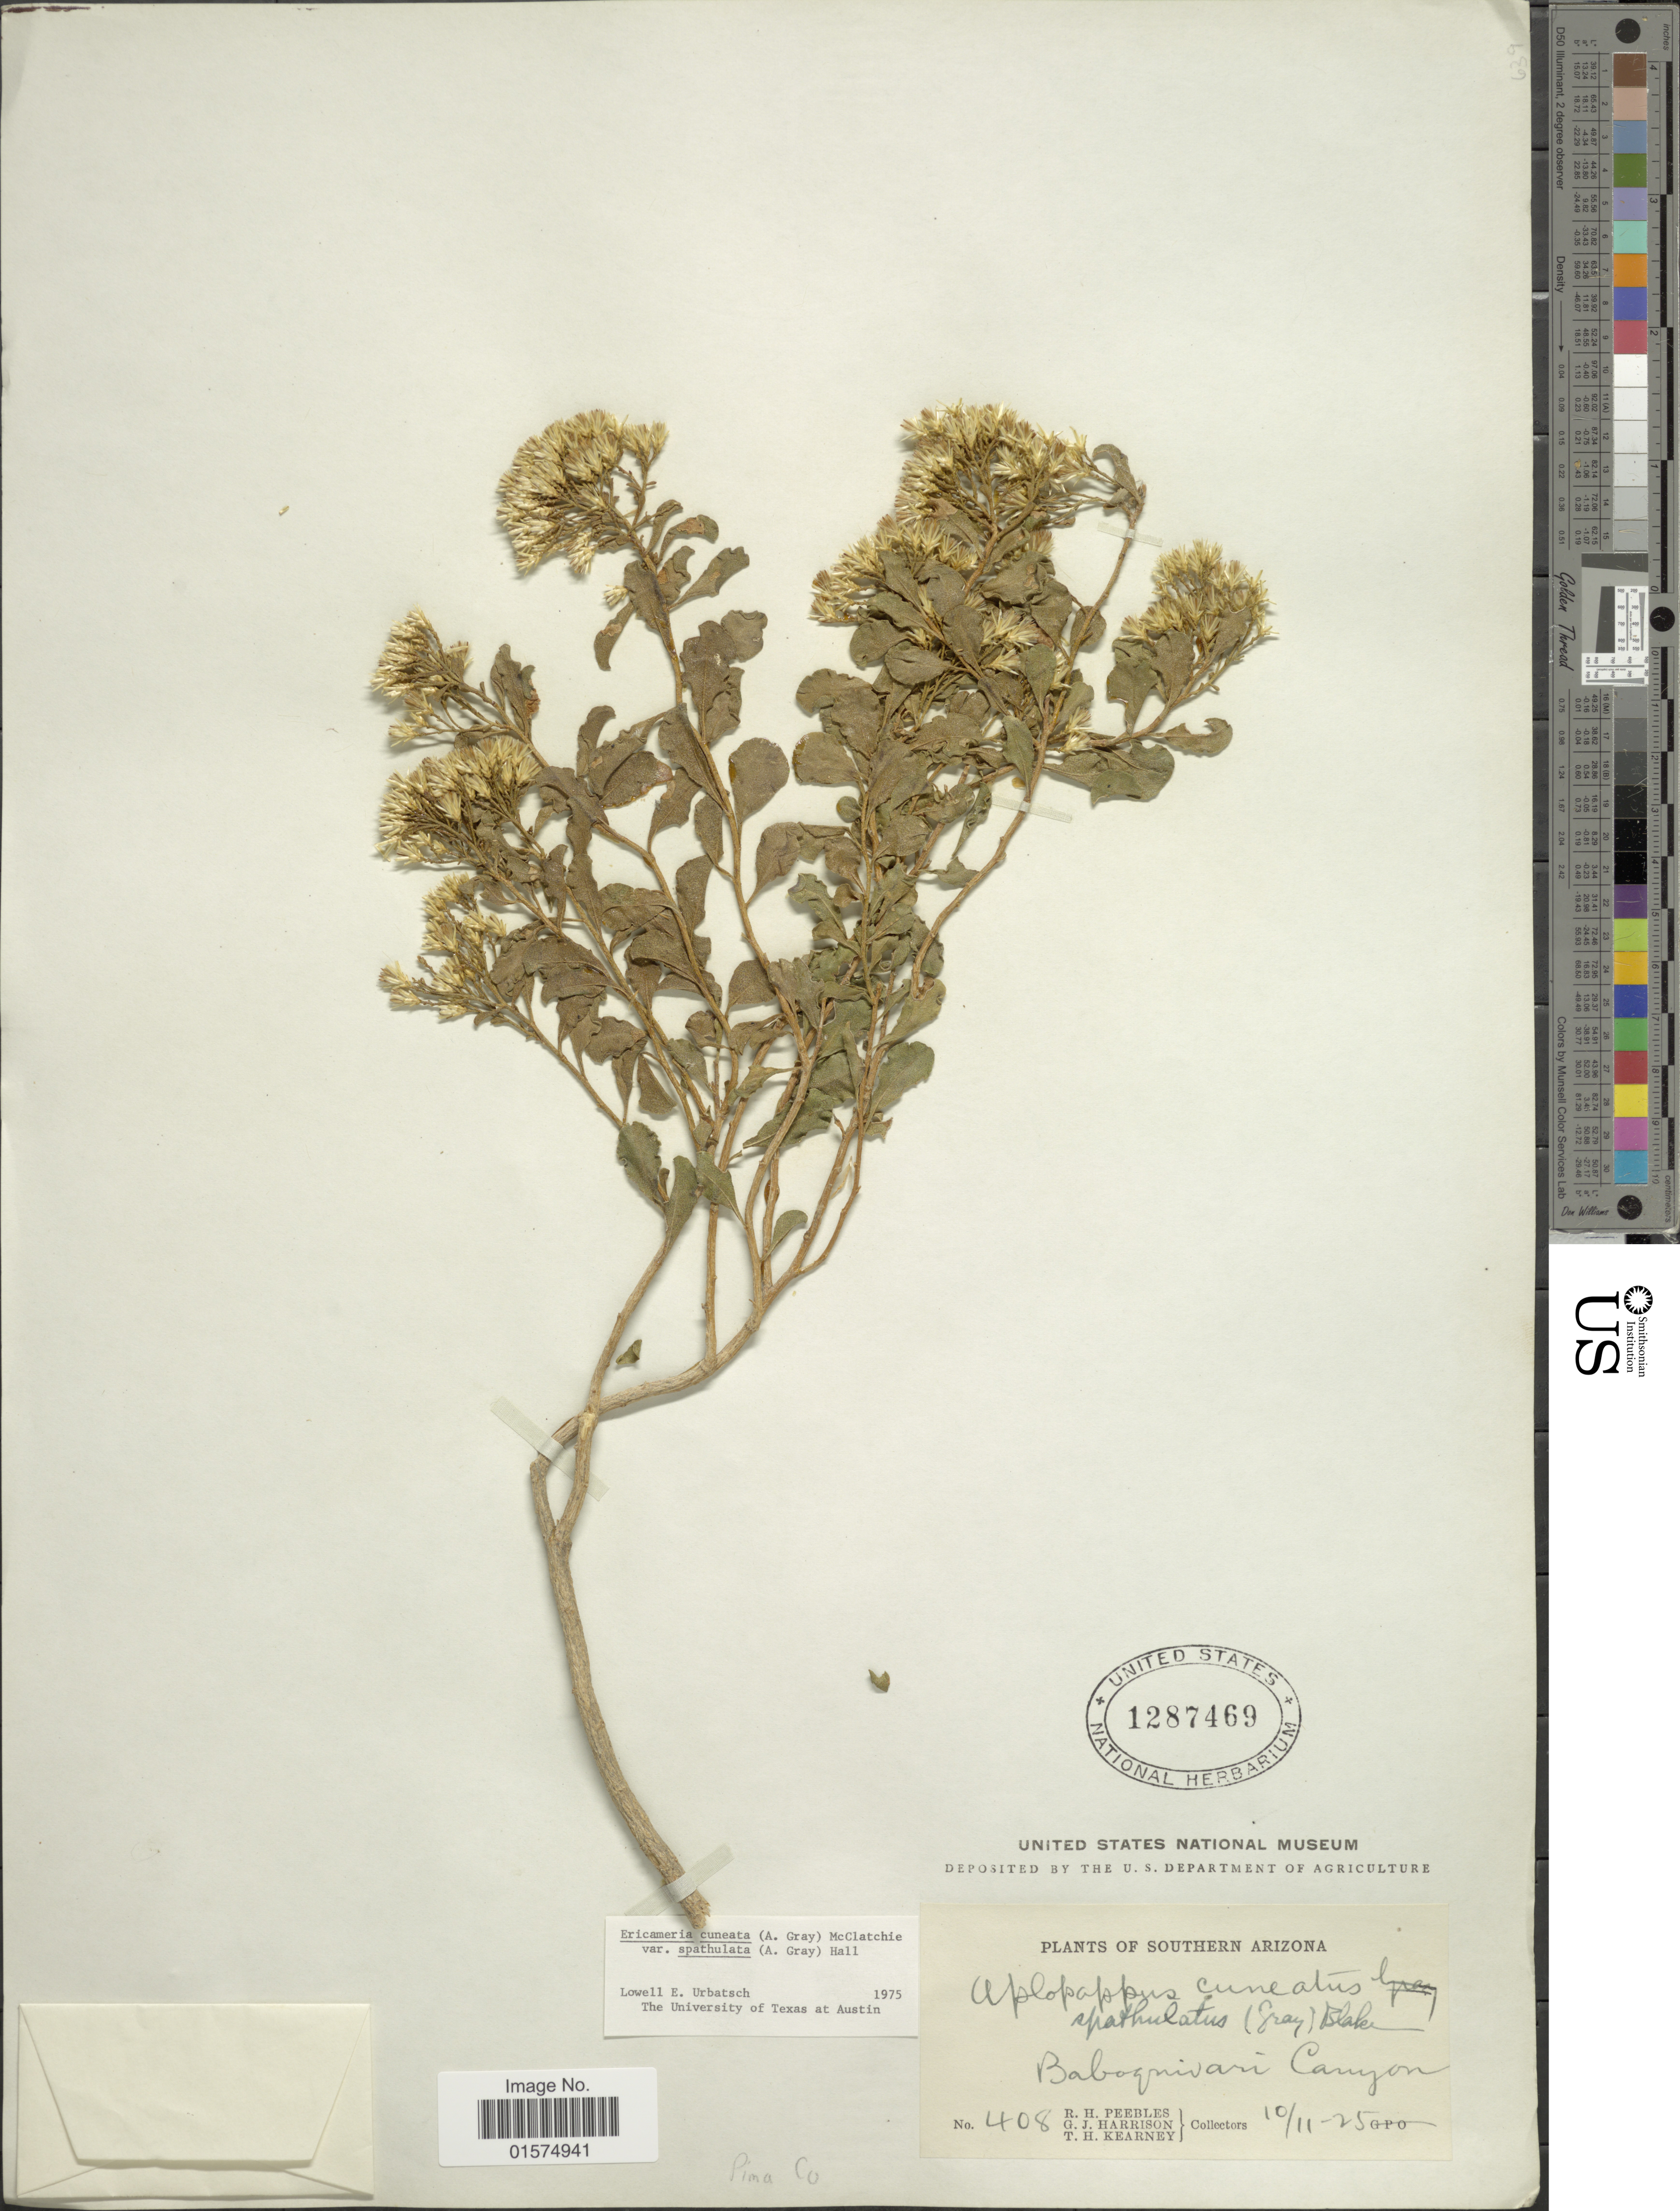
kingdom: Plantae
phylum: Tracheophyta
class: Magnoliopsida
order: Asterales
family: Asteraceae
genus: Ericameria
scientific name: Ericameria cuneata var. spathulata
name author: (A. Gray) H.M. Hall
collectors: R. H. Peebles, G. J. Harrison & T. H. Kearney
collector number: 408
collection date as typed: Transcribed d/m/y: 11/10/25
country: United States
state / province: Arizona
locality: Southern Arizona. Baboquivari Canyon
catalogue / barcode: US 1287469